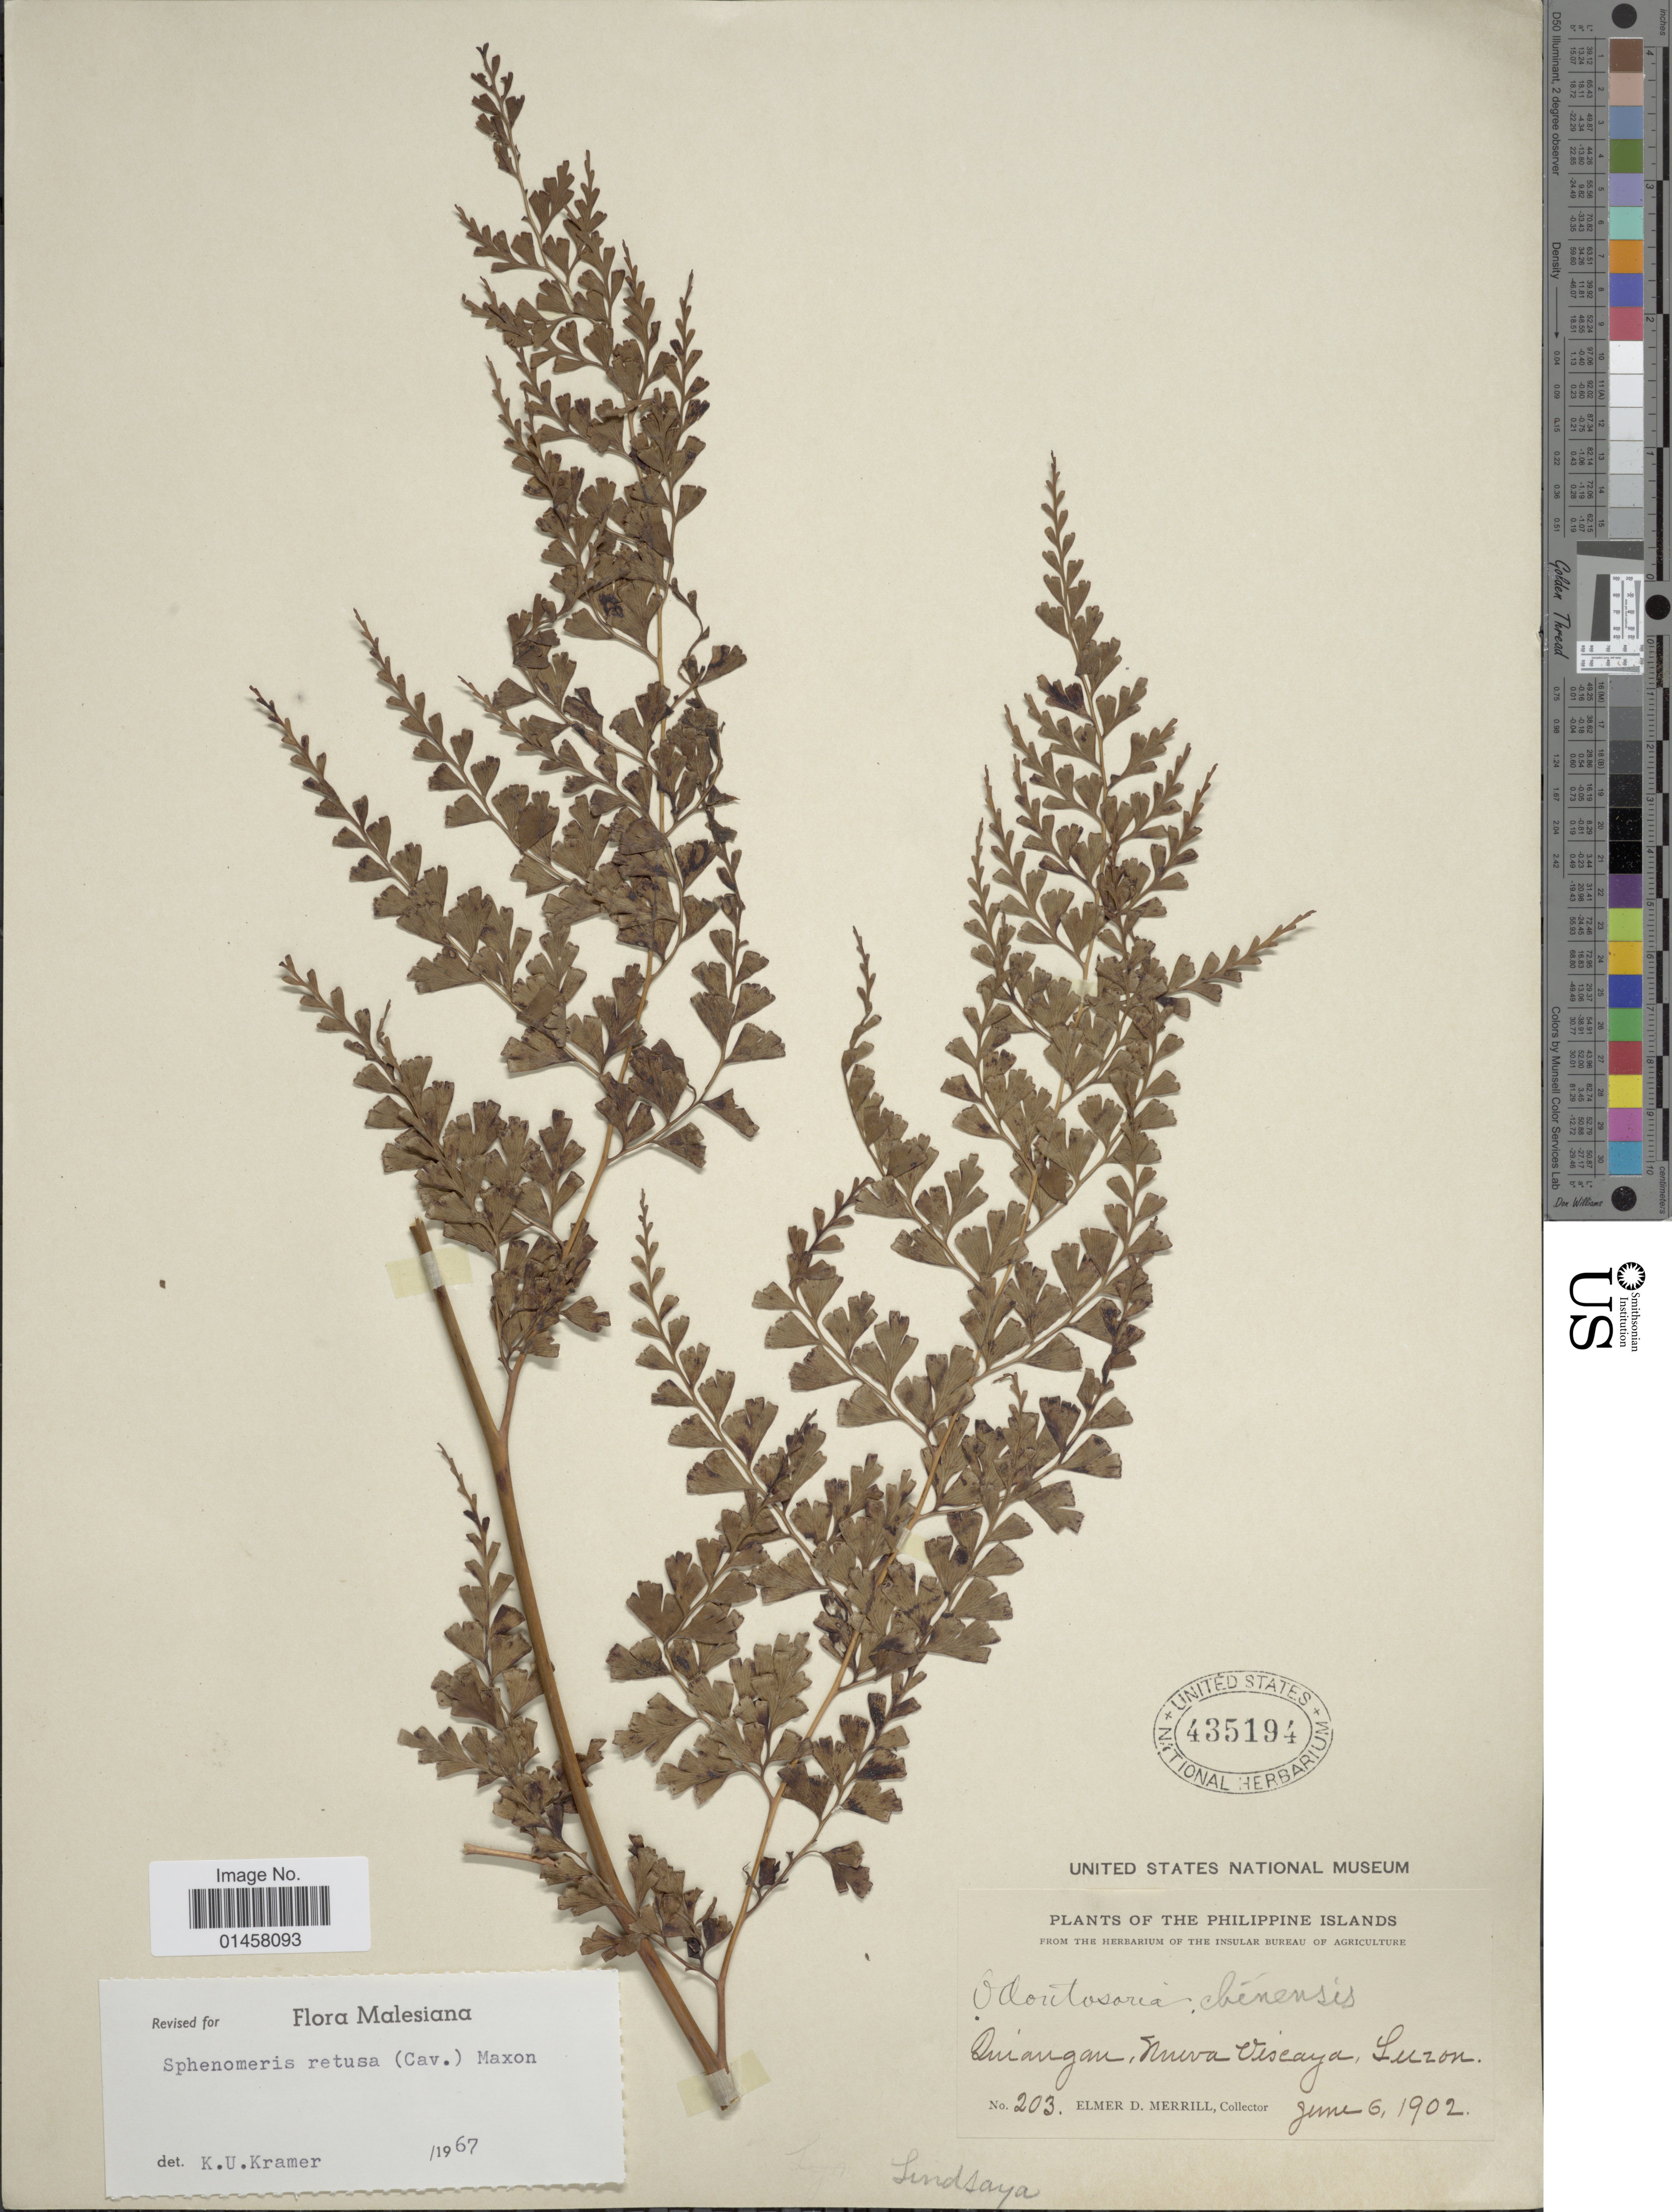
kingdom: Plantae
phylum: Tracheophyta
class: Polypodiopsida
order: Polypodiales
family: Lindsaeaceae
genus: Sphenomeris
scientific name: Sphenomeris retusa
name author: (Cav.) Maxim.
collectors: E. D. Merrill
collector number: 203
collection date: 1902-06-06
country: Philippines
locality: Quiangan, Nueva Viscaya [Nueva Vizcaya], Luzon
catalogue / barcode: US 435194